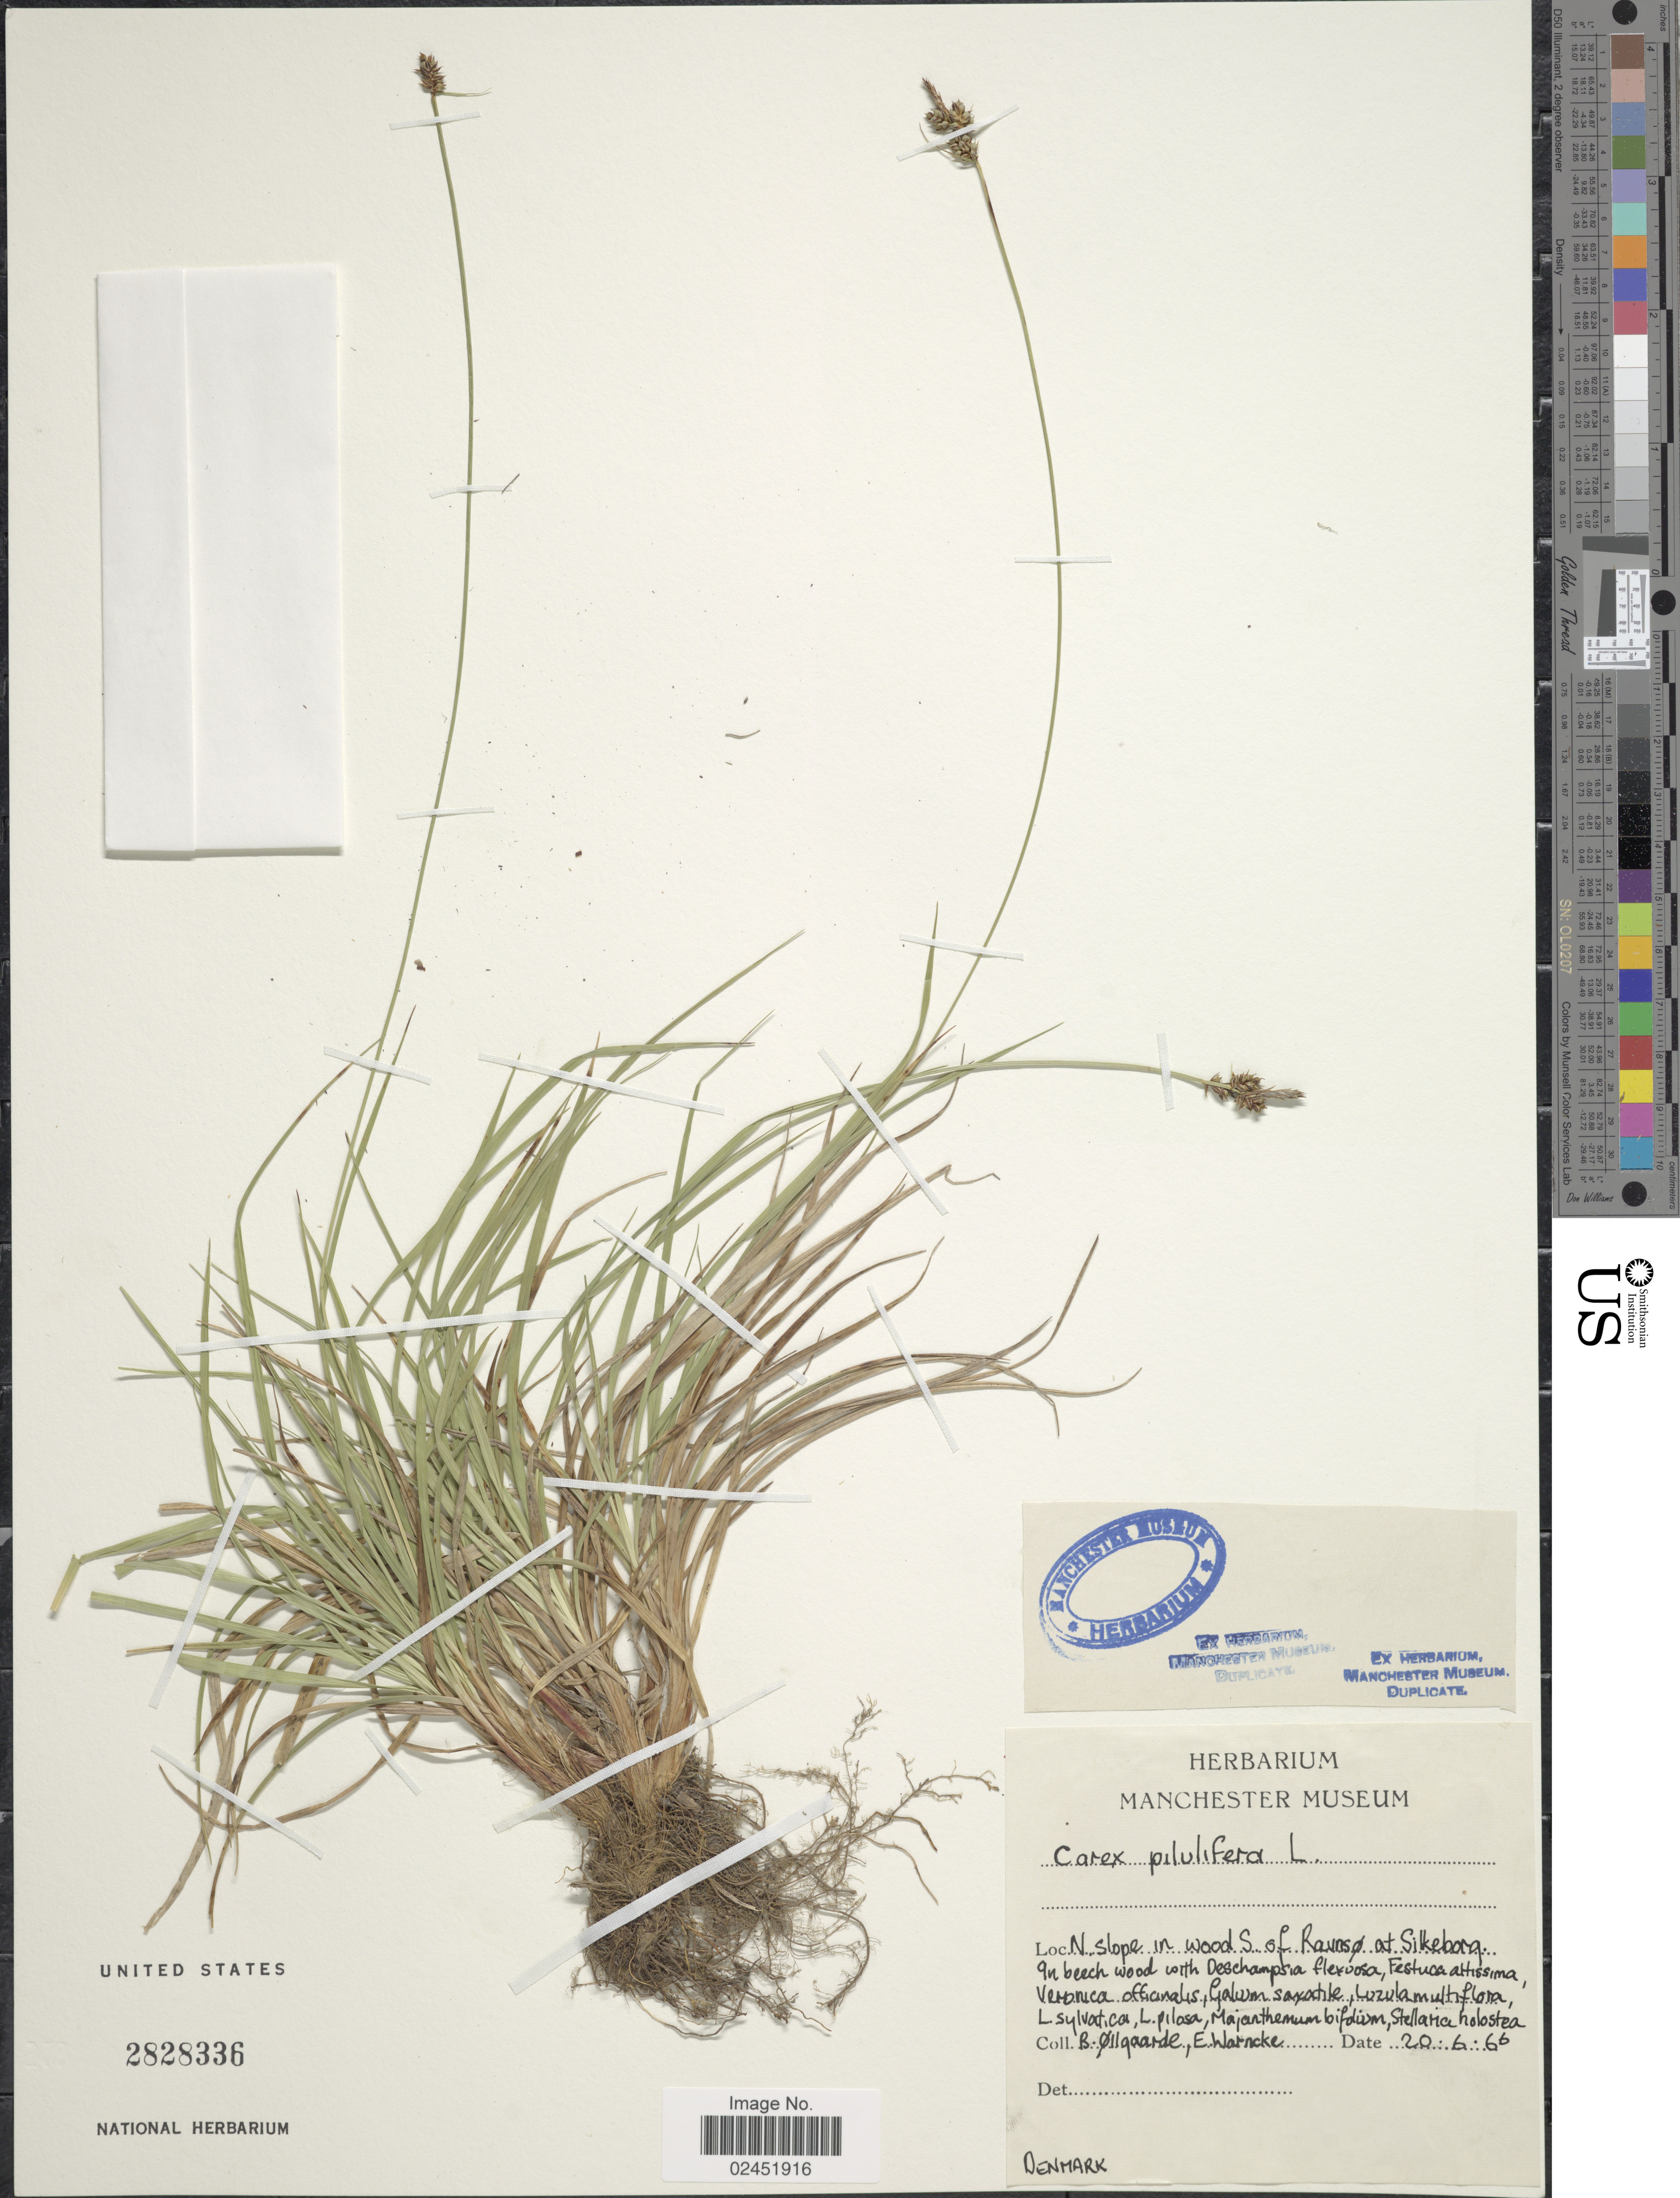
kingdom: Plantae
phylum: Tracheophyta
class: Liliopsida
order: Poales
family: Cyperaceae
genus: Carex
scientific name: Carex pilulifera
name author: L.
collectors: B. Øllgaard & E. Warncke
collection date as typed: Transcribed d/m/y: 20/6/66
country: Denmark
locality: N slope in woods of Raunsø at Silkeborg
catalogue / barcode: US 2828336